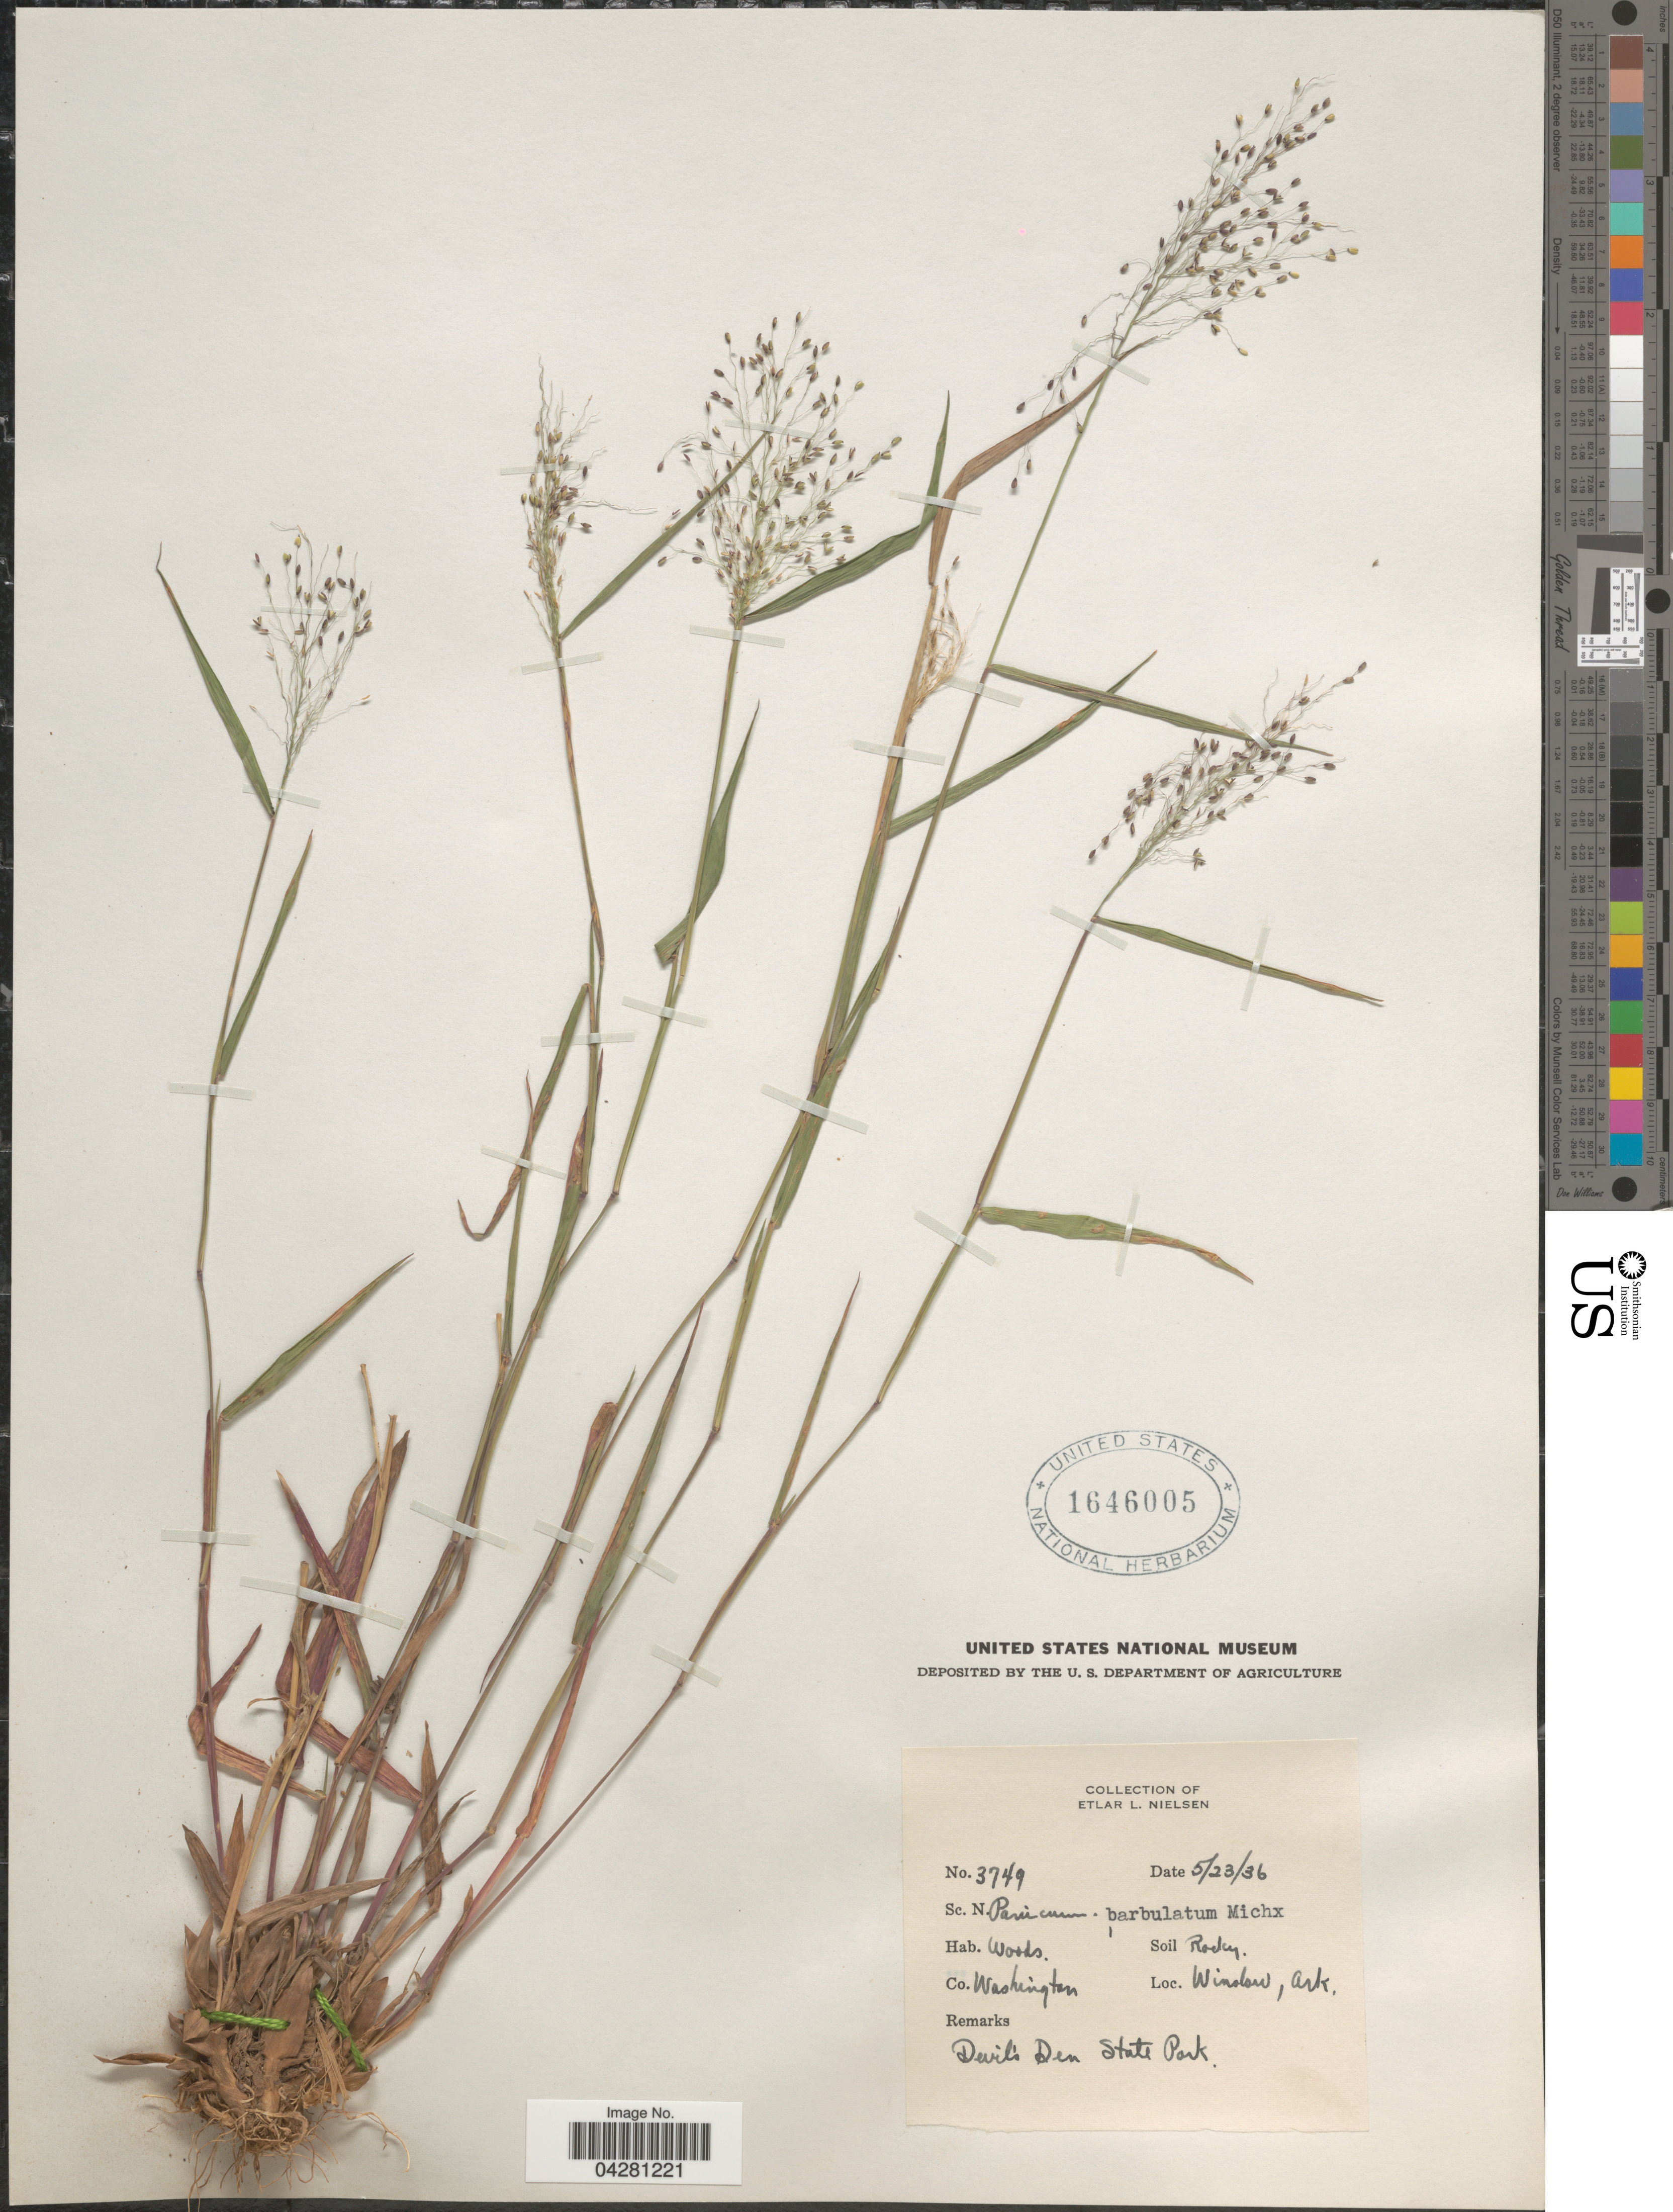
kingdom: Plantae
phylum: Tracheophyta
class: Liliopsida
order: Poales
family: Poaceae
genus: Dichanthelium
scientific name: Dichanthelium dichotomum var. dichotomum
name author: (L.) Gould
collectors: E. L. Nielsen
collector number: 3749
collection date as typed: Transcribed d/m/y: 23/5/36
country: United States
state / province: Arkansas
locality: Co. Washington. Winslow. Devil's Den State Park.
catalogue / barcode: US 1646005